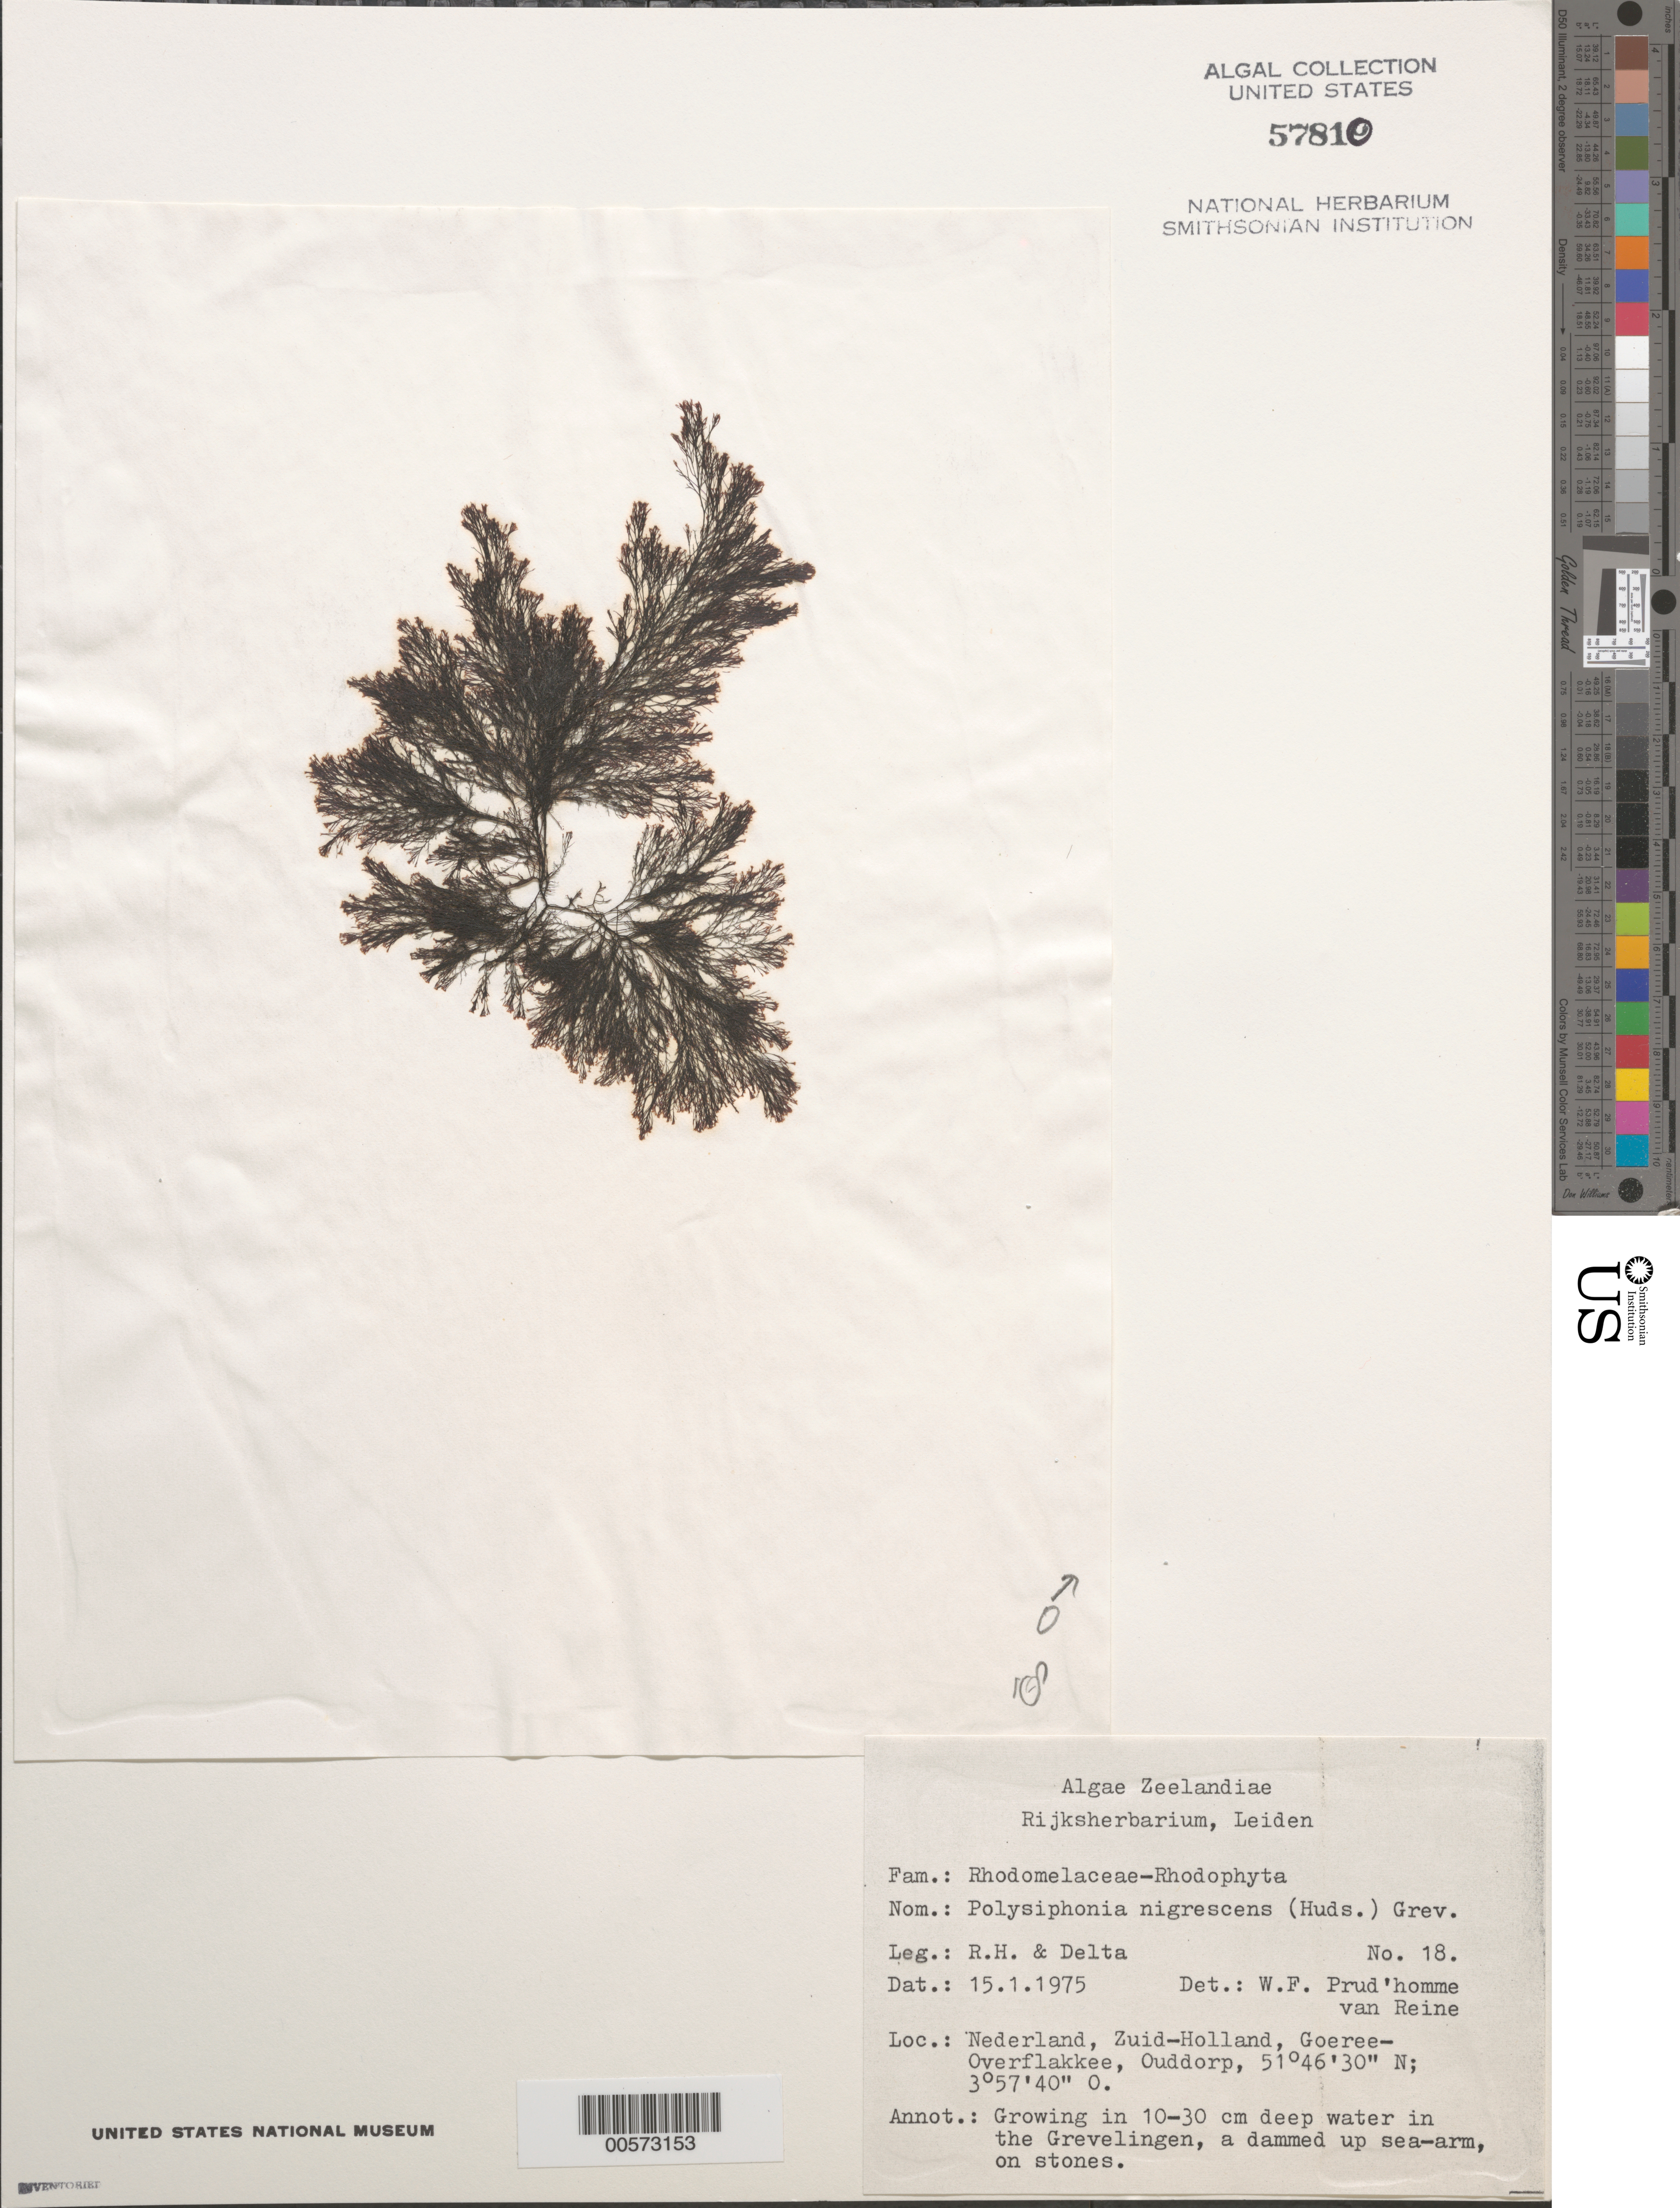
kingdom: Plantae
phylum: Rhodophyta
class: Florideophyceae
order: Ceramiales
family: Rhodomelaceae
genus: Vertebrata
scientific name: Vertebrata fucoides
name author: (Hudson) Kuntze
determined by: Algae name updating Project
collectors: R.H. & Delta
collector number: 18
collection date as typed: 15 Jan 1975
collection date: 1975-01-15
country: Netherlands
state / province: Zuid Holland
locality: Ouddorp, goeree-overflakkee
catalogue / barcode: US 57810